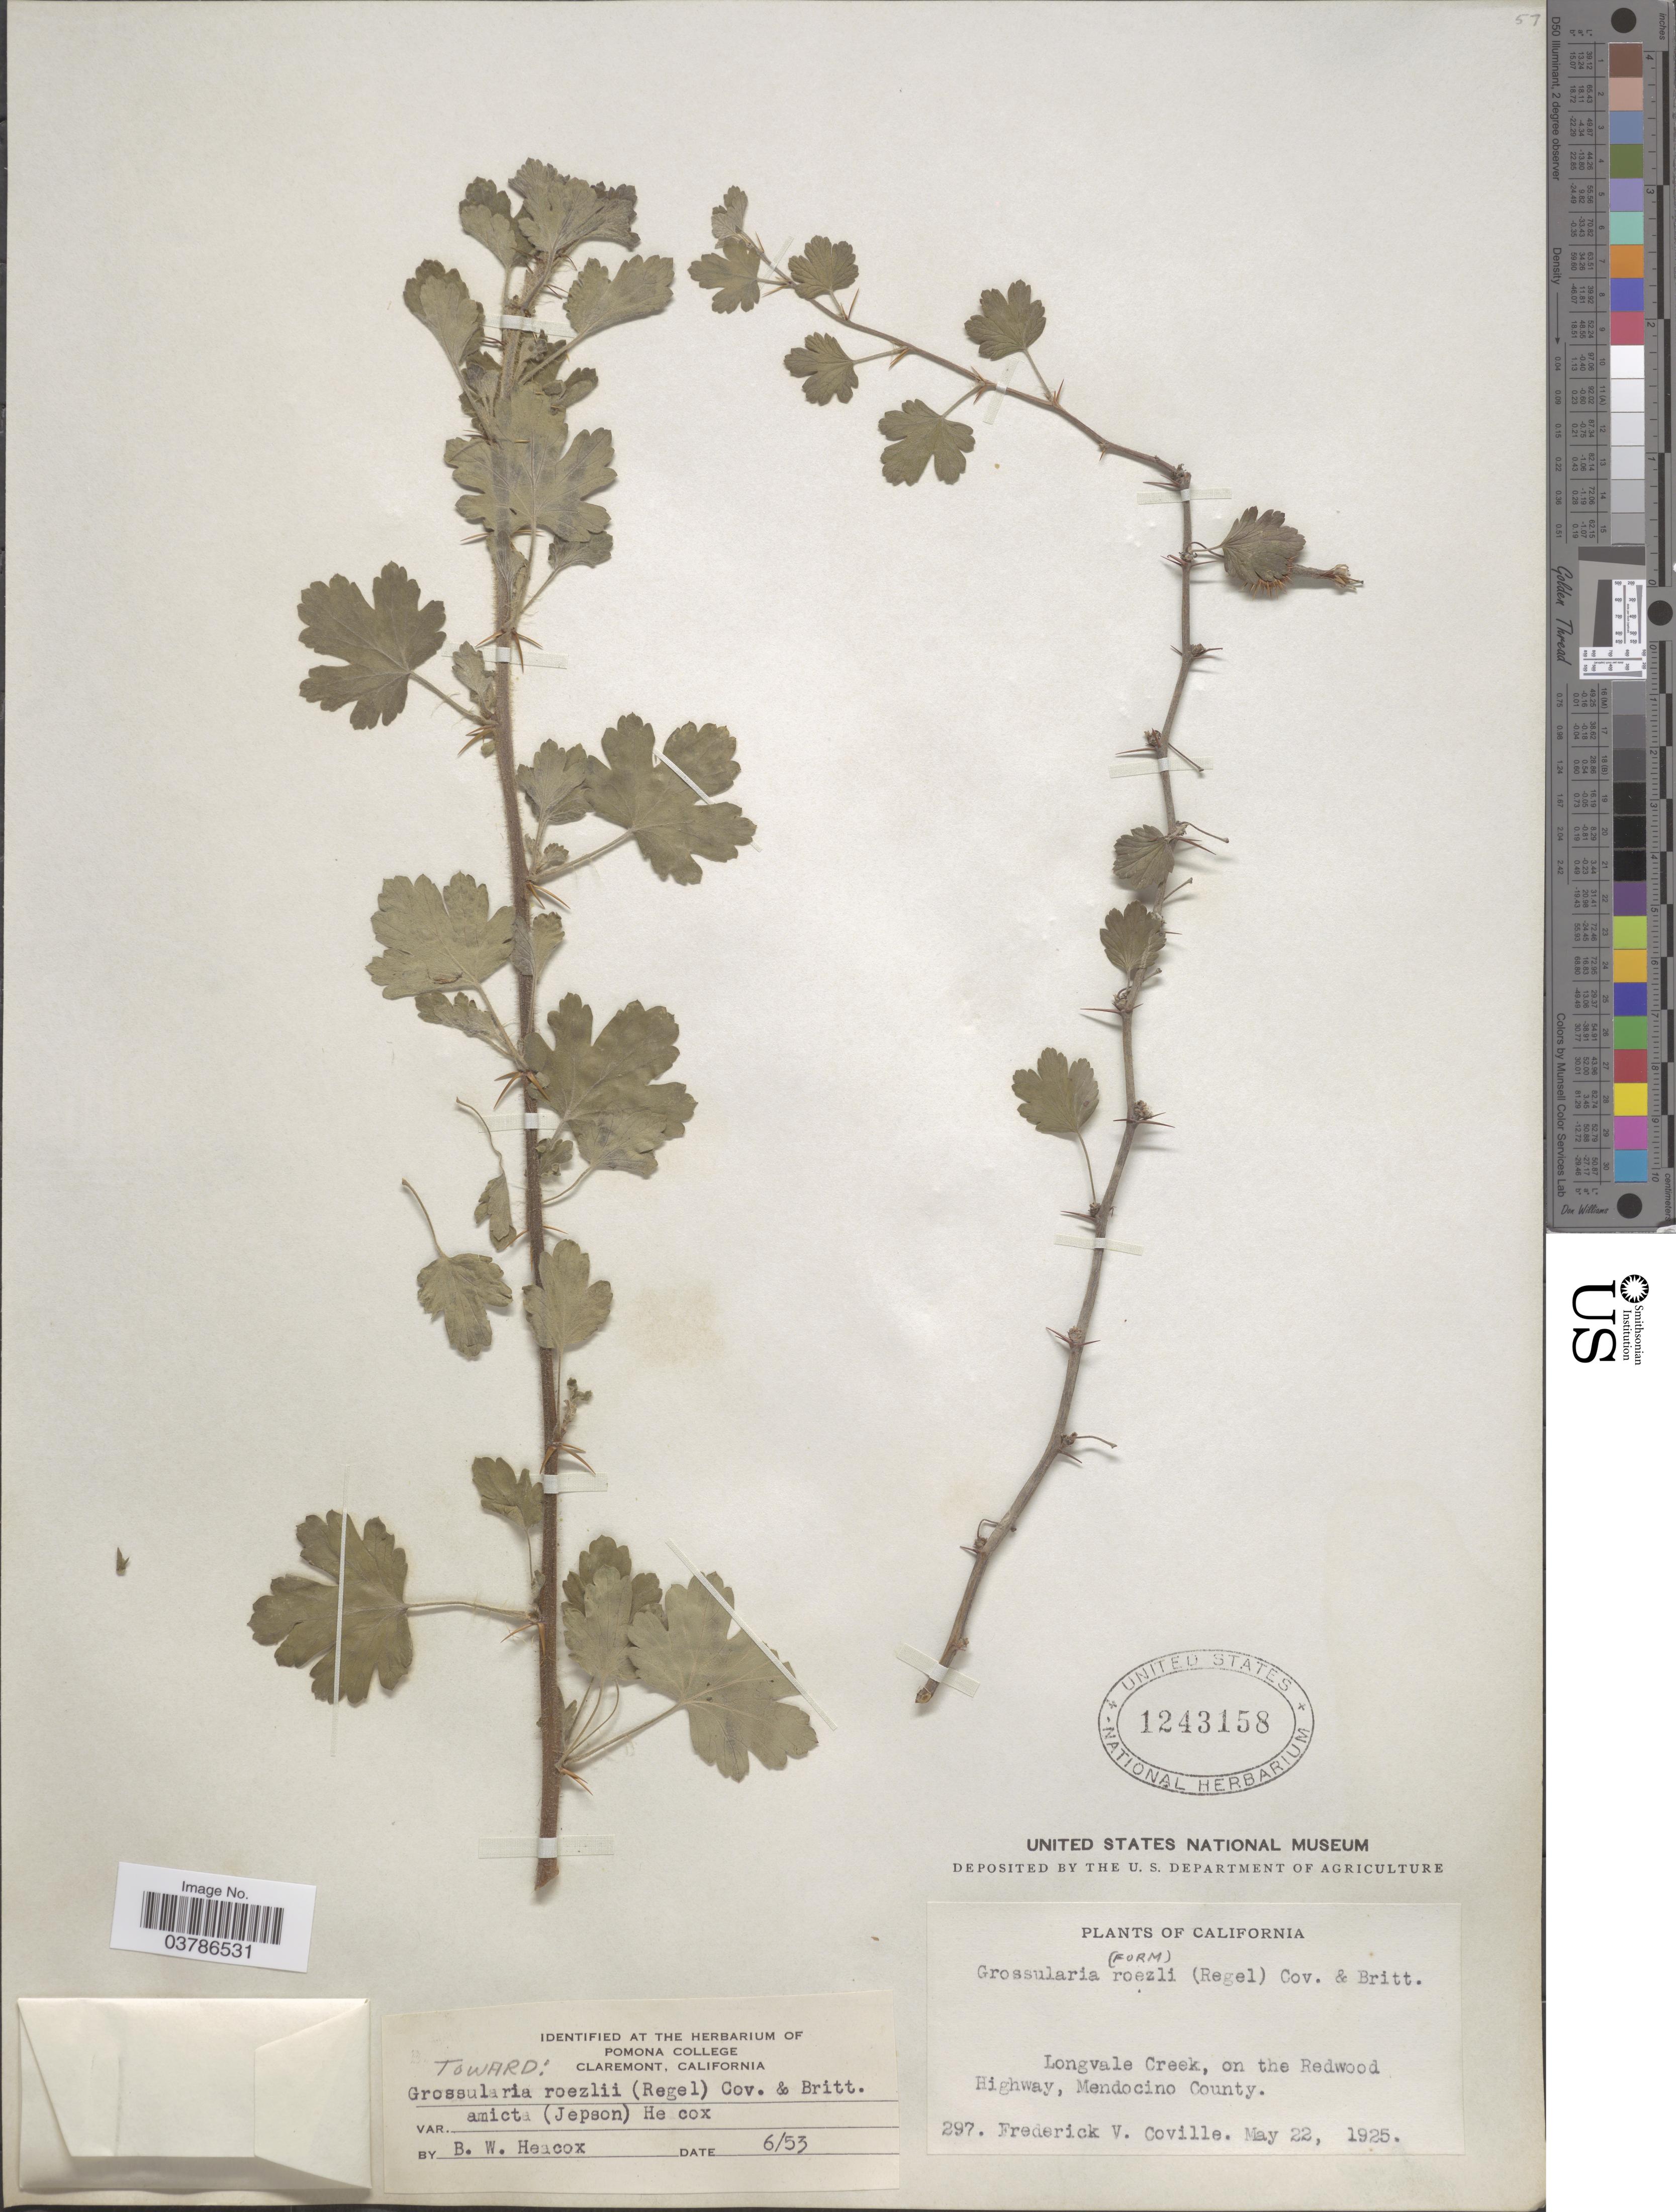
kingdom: Plantae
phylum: Tracheophyta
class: Magnoliopsida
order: Saxifragales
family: Grossulariaceae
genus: Ribes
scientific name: Ribes roezlii var. amictum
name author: (Greene) Jeps.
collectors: F. V. Coville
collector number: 297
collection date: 1925-05-22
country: United States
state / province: California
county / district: Mendocino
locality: Longvale Creek, on the Redwood Highway, Mendocino County.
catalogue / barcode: US 1243158